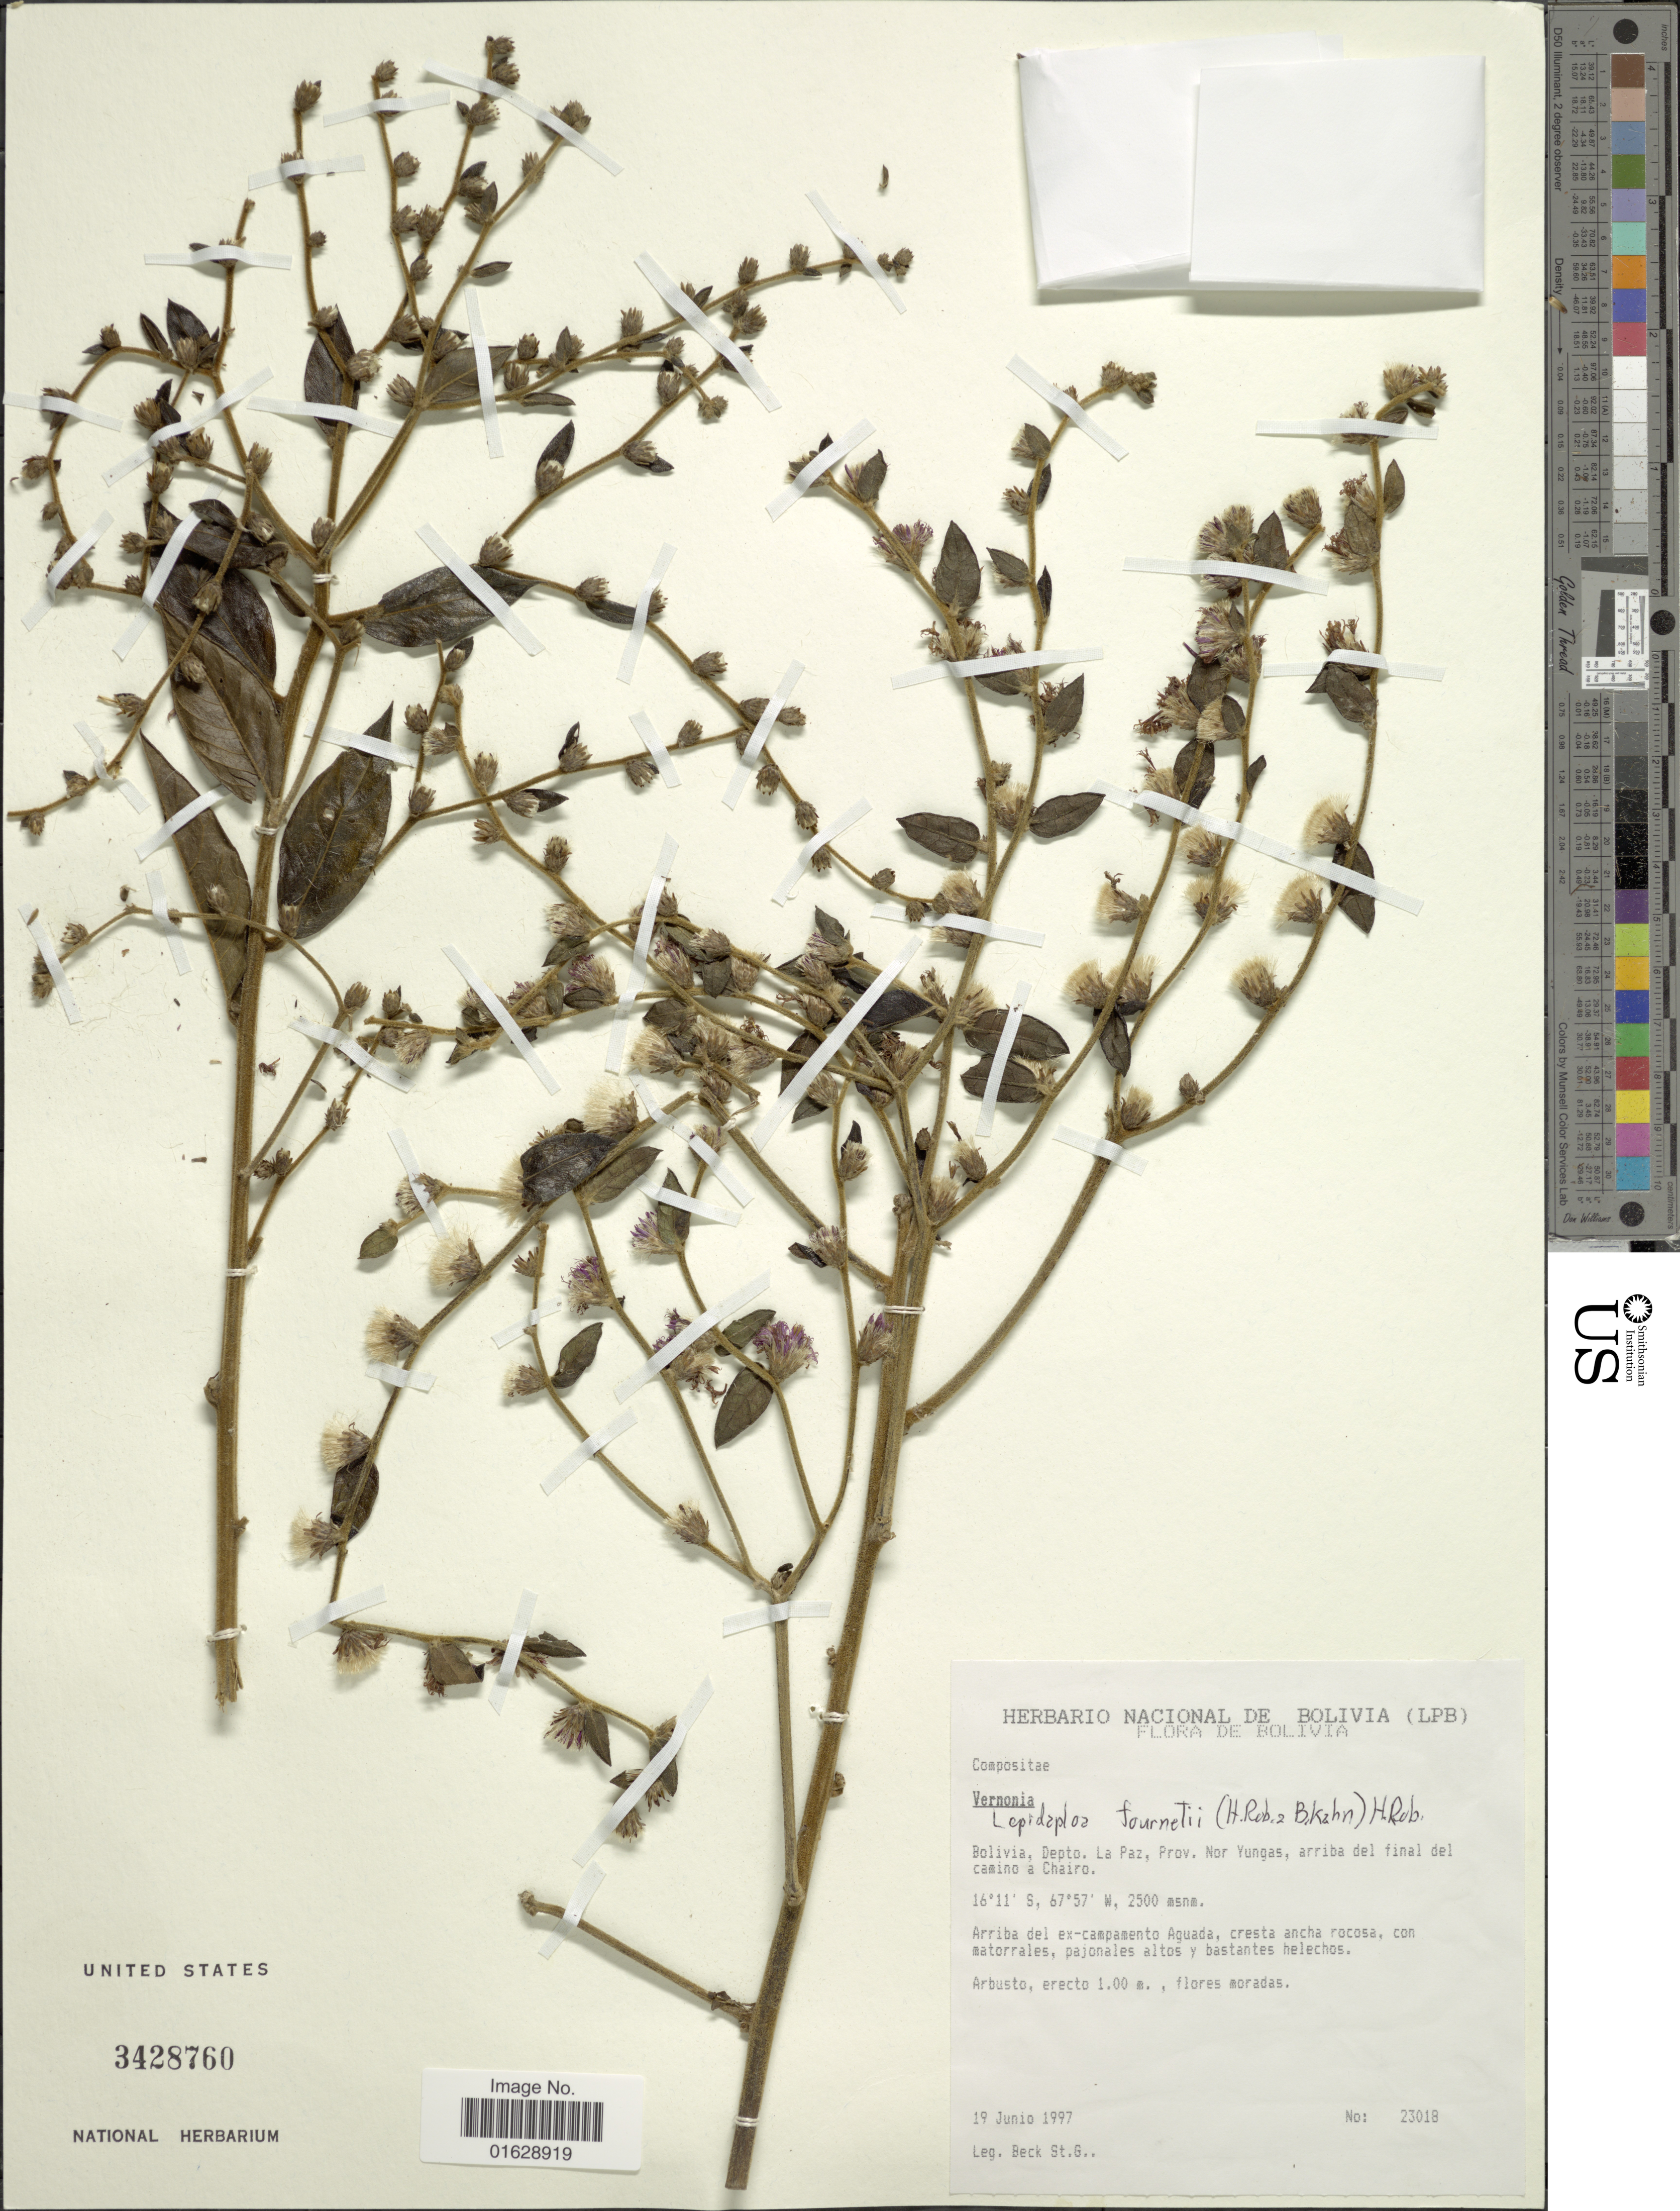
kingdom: Plantae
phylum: Tracheophyta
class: Magnoliopsida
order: Asterales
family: Asteraceae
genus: Lepidaploa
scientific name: Lepidaploa fournetii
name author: (H. Rob. & B. Kahn) H. Rob.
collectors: S. G. Beck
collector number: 23018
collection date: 1997-06-19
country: Bolivia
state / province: La Paz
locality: Prov. Nor Yungas, arriba del final del camino a Chairo.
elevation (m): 2500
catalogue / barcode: US 3428760